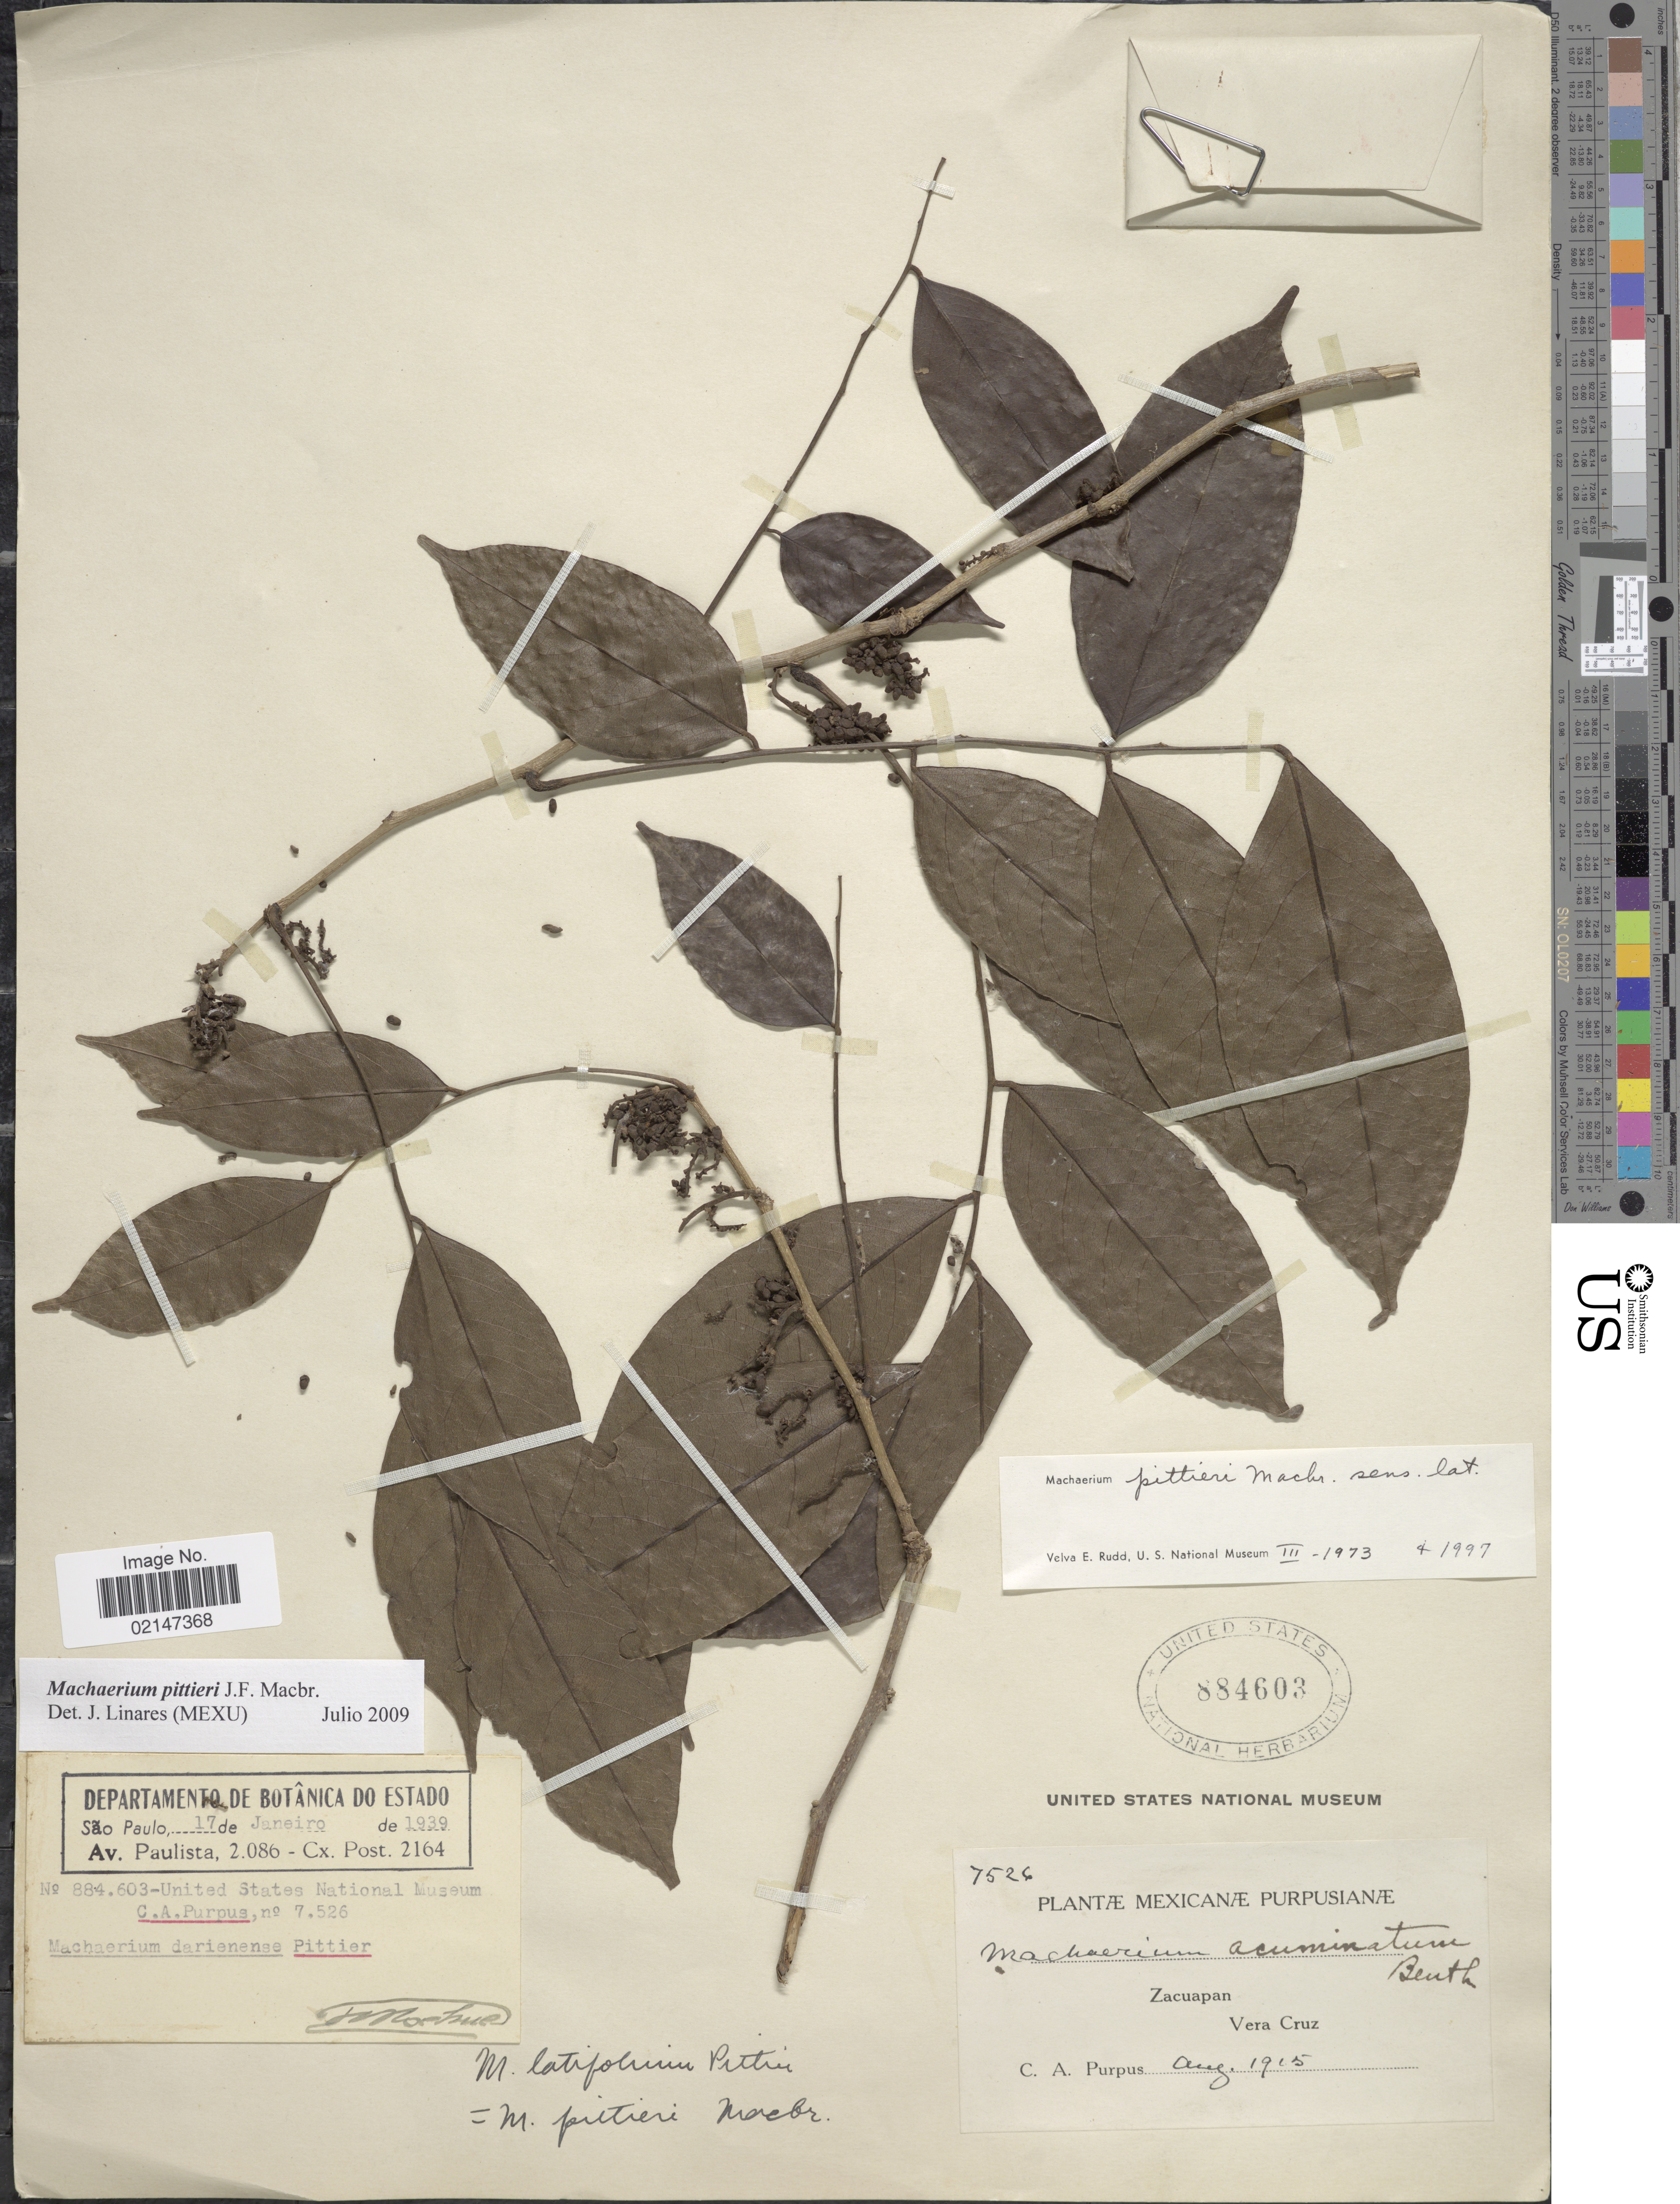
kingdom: Plantae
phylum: Tracheophyta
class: Magnoliopsida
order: Fabales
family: Fabaceae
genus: Machaerium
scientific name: Machaerium pittieri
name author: J.F. Macbr.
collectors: C. A. Purpus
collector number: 7526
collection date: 1915-08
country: Mexico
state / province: Veracruz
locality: Zacuapan, Vera Cruz.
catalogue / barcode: US 884603